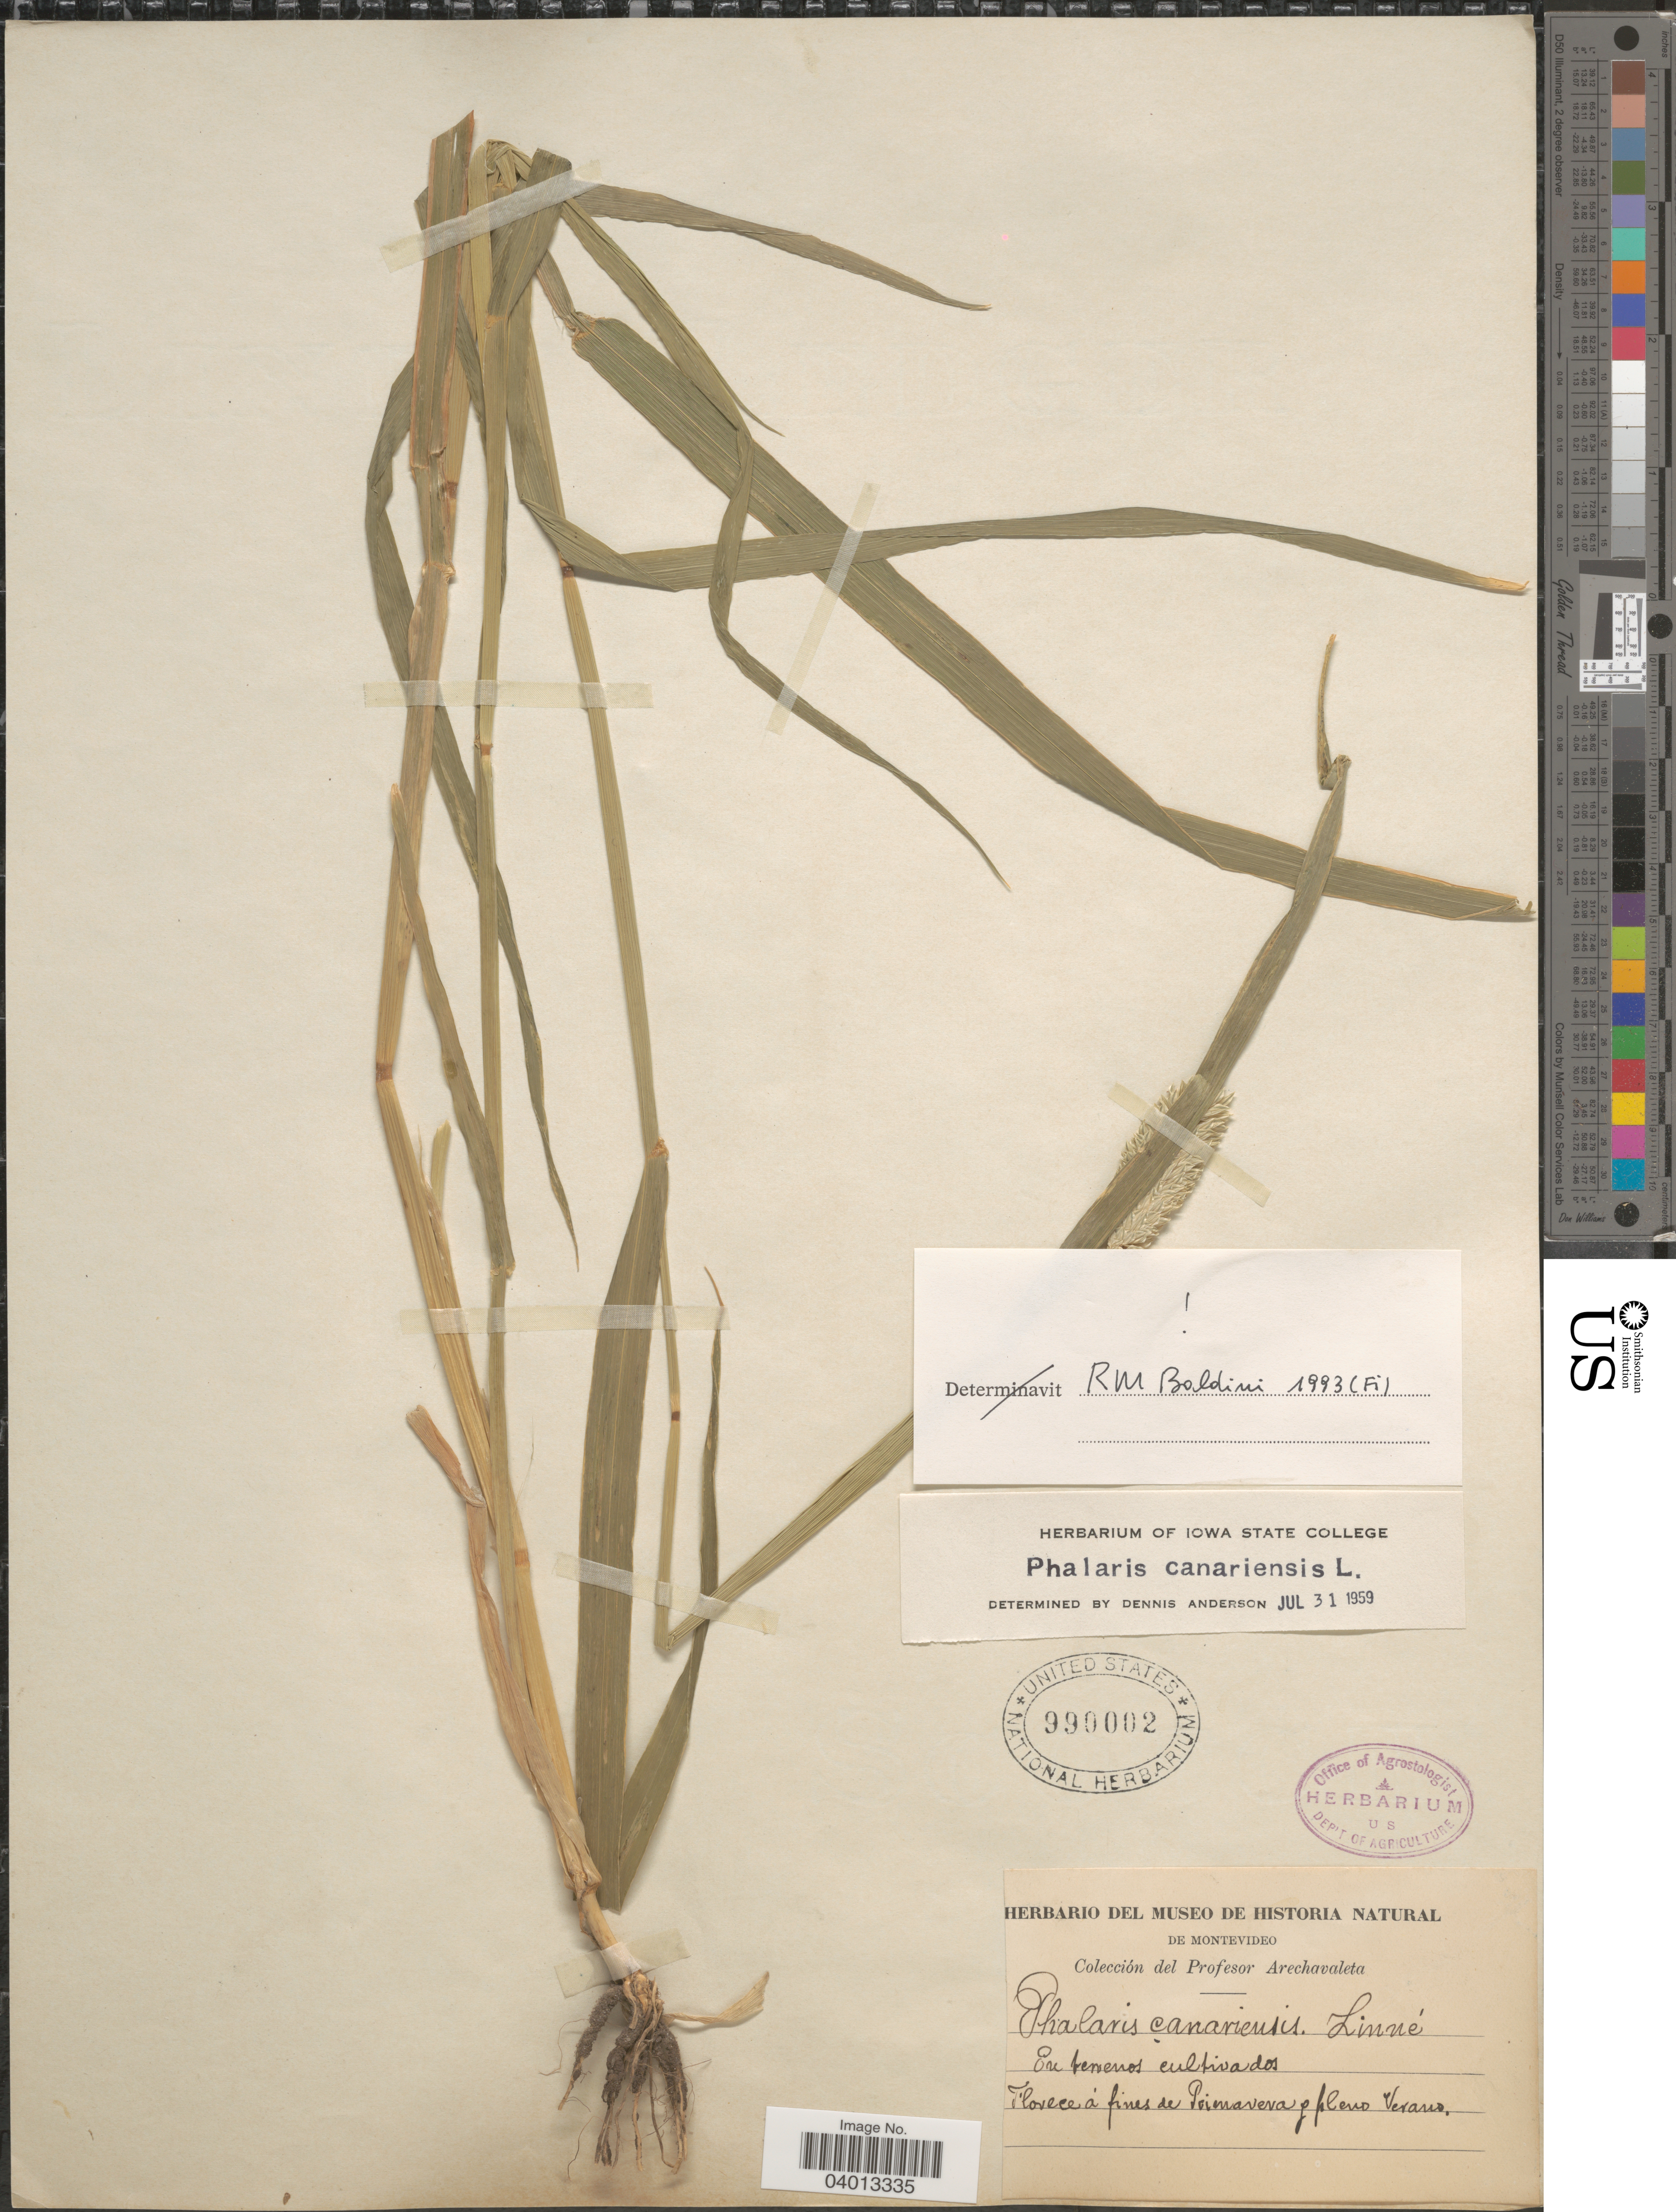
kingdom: Plantae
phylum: Tracheophyta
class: Liliopsida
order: Poales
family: Poaceae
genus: Phalaris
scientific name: Phalaris canariensis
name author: L.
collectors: Arechavaleta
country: Uruguay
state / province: Montevideo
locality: Florece á fines de Poimavera y pleno Verano.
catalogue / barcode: US 990002